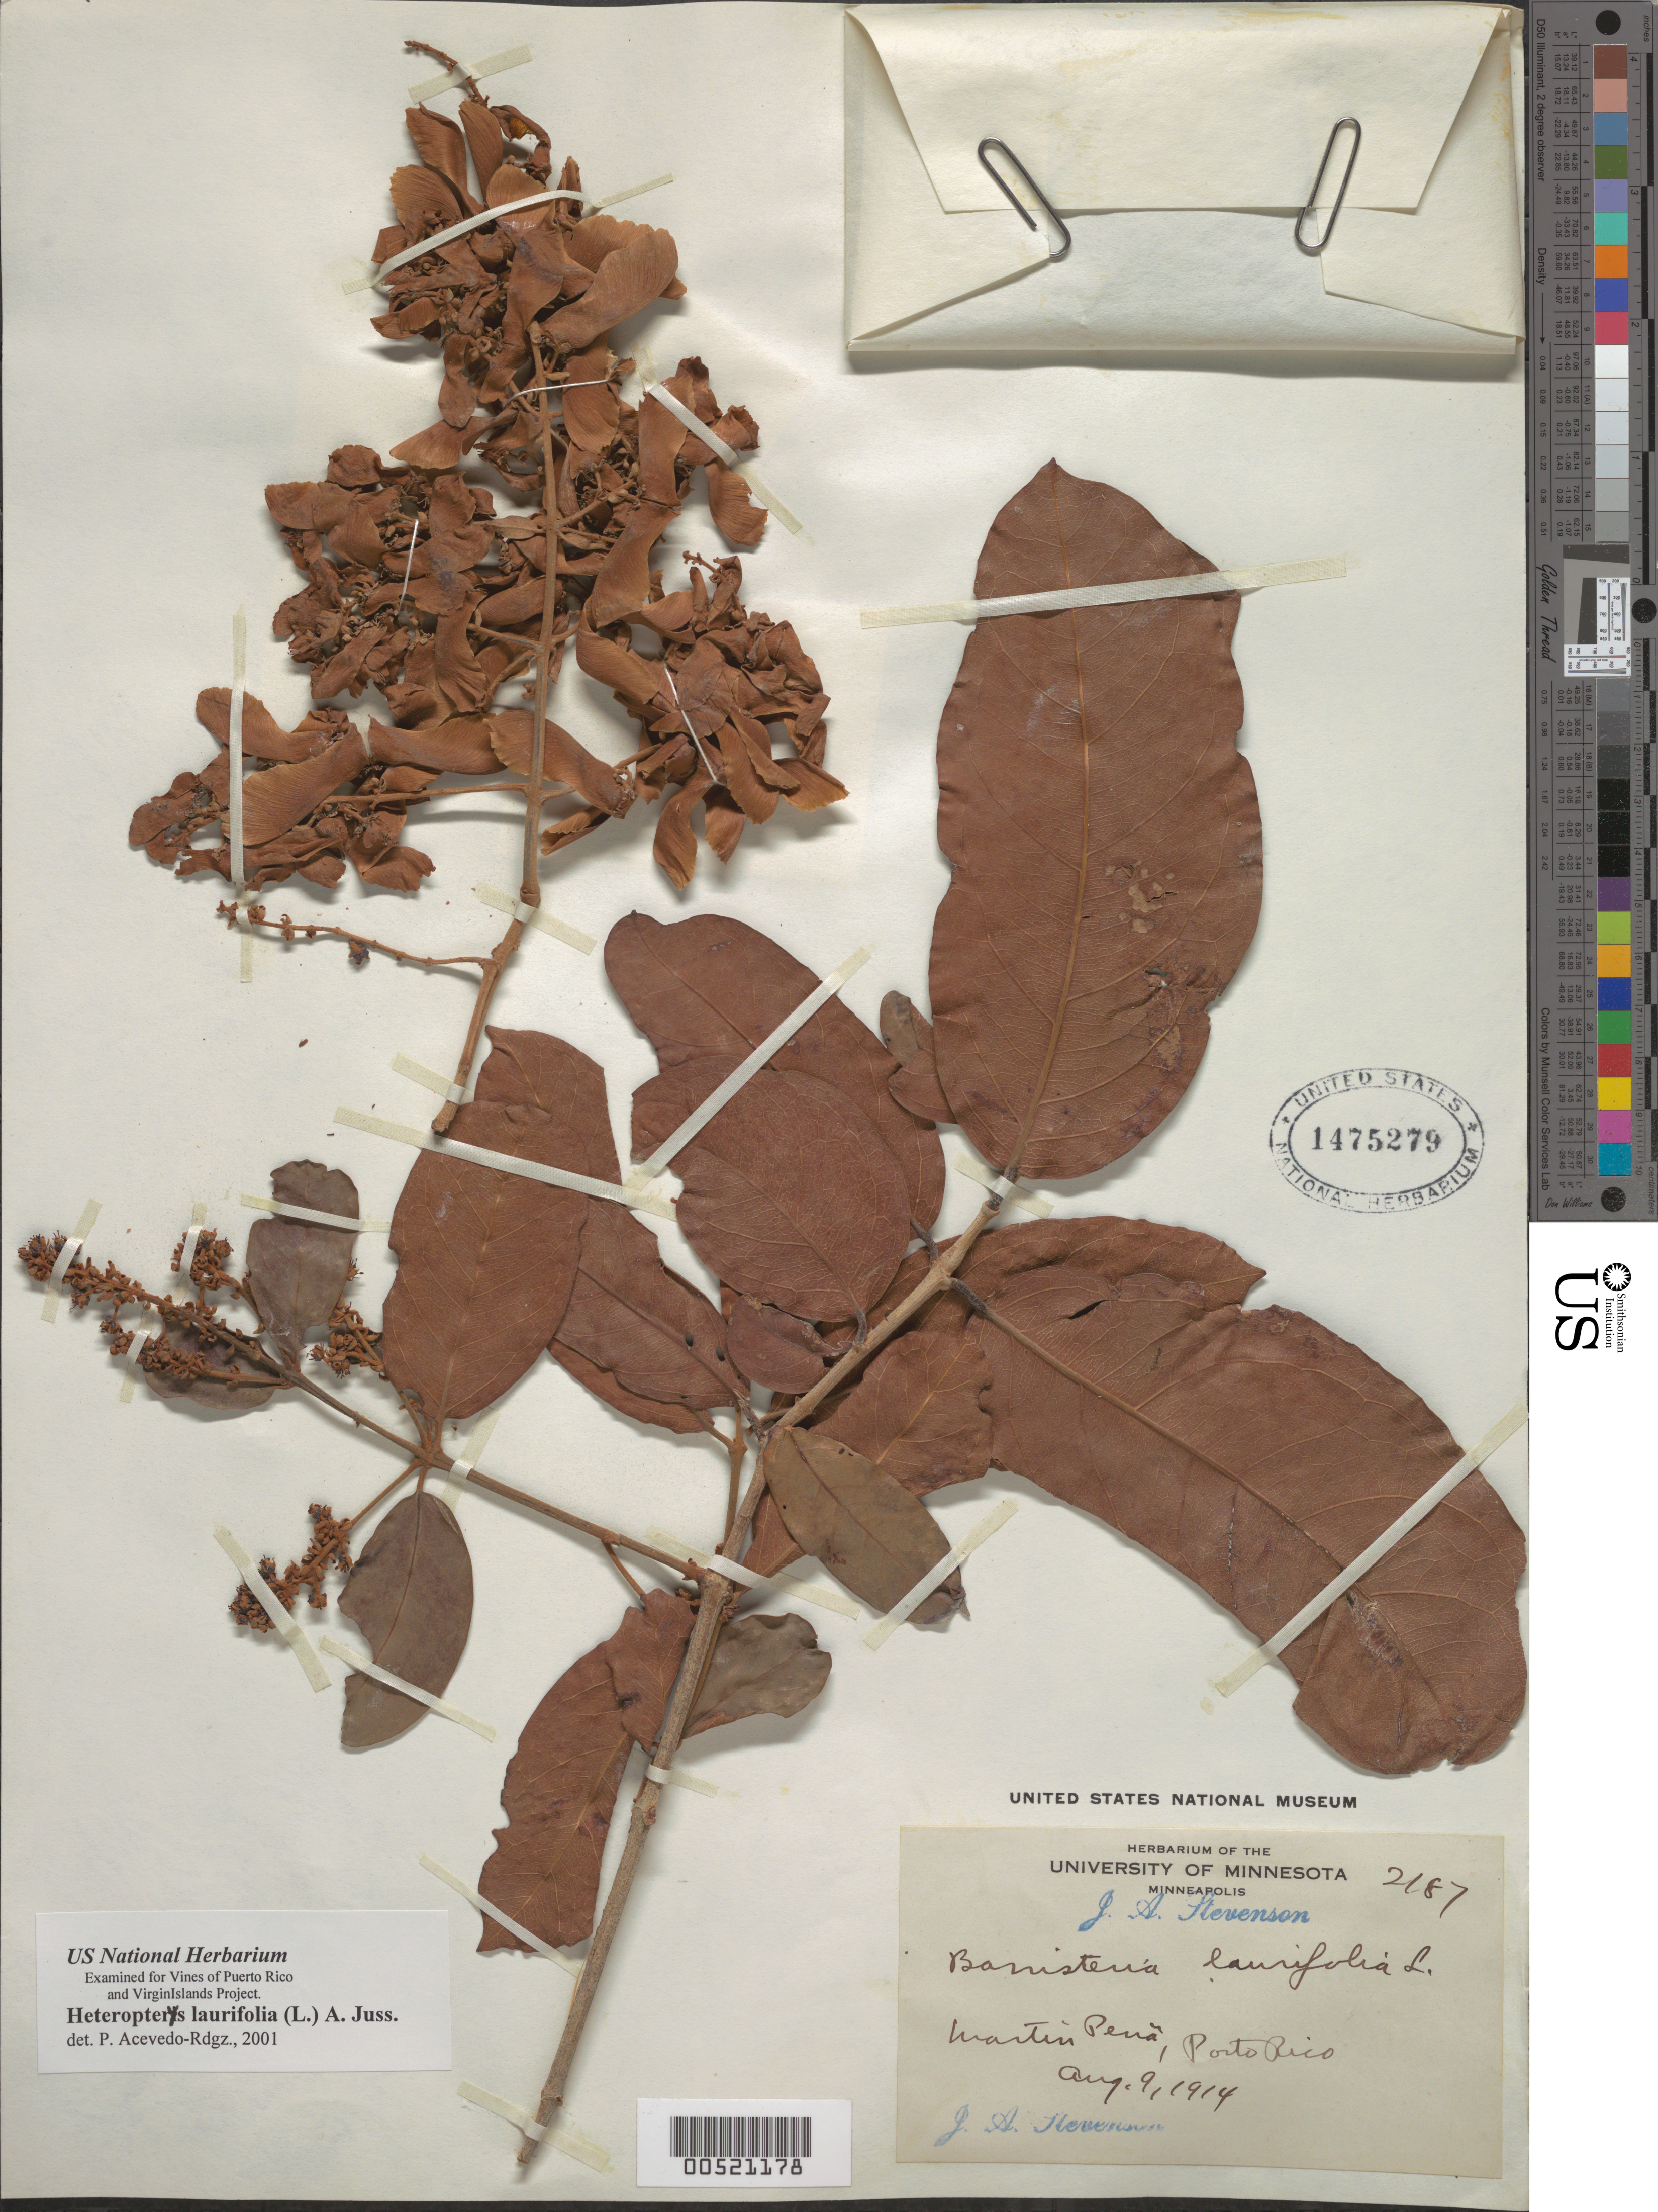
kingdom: Plantae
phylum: Tracheophyta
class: Magnoliopsida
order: Malpighiales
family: Malpighiaceae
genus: Heteropterys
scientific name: Heteropterys laurifolia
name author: (L.) A. Juss.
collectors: J. Stevenson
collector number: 2187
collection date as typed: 09 Aug 1914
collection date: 1914-08-09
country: Puerto Rico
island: Greater Antilles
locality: Martin Peña.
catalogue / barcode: US 1475279